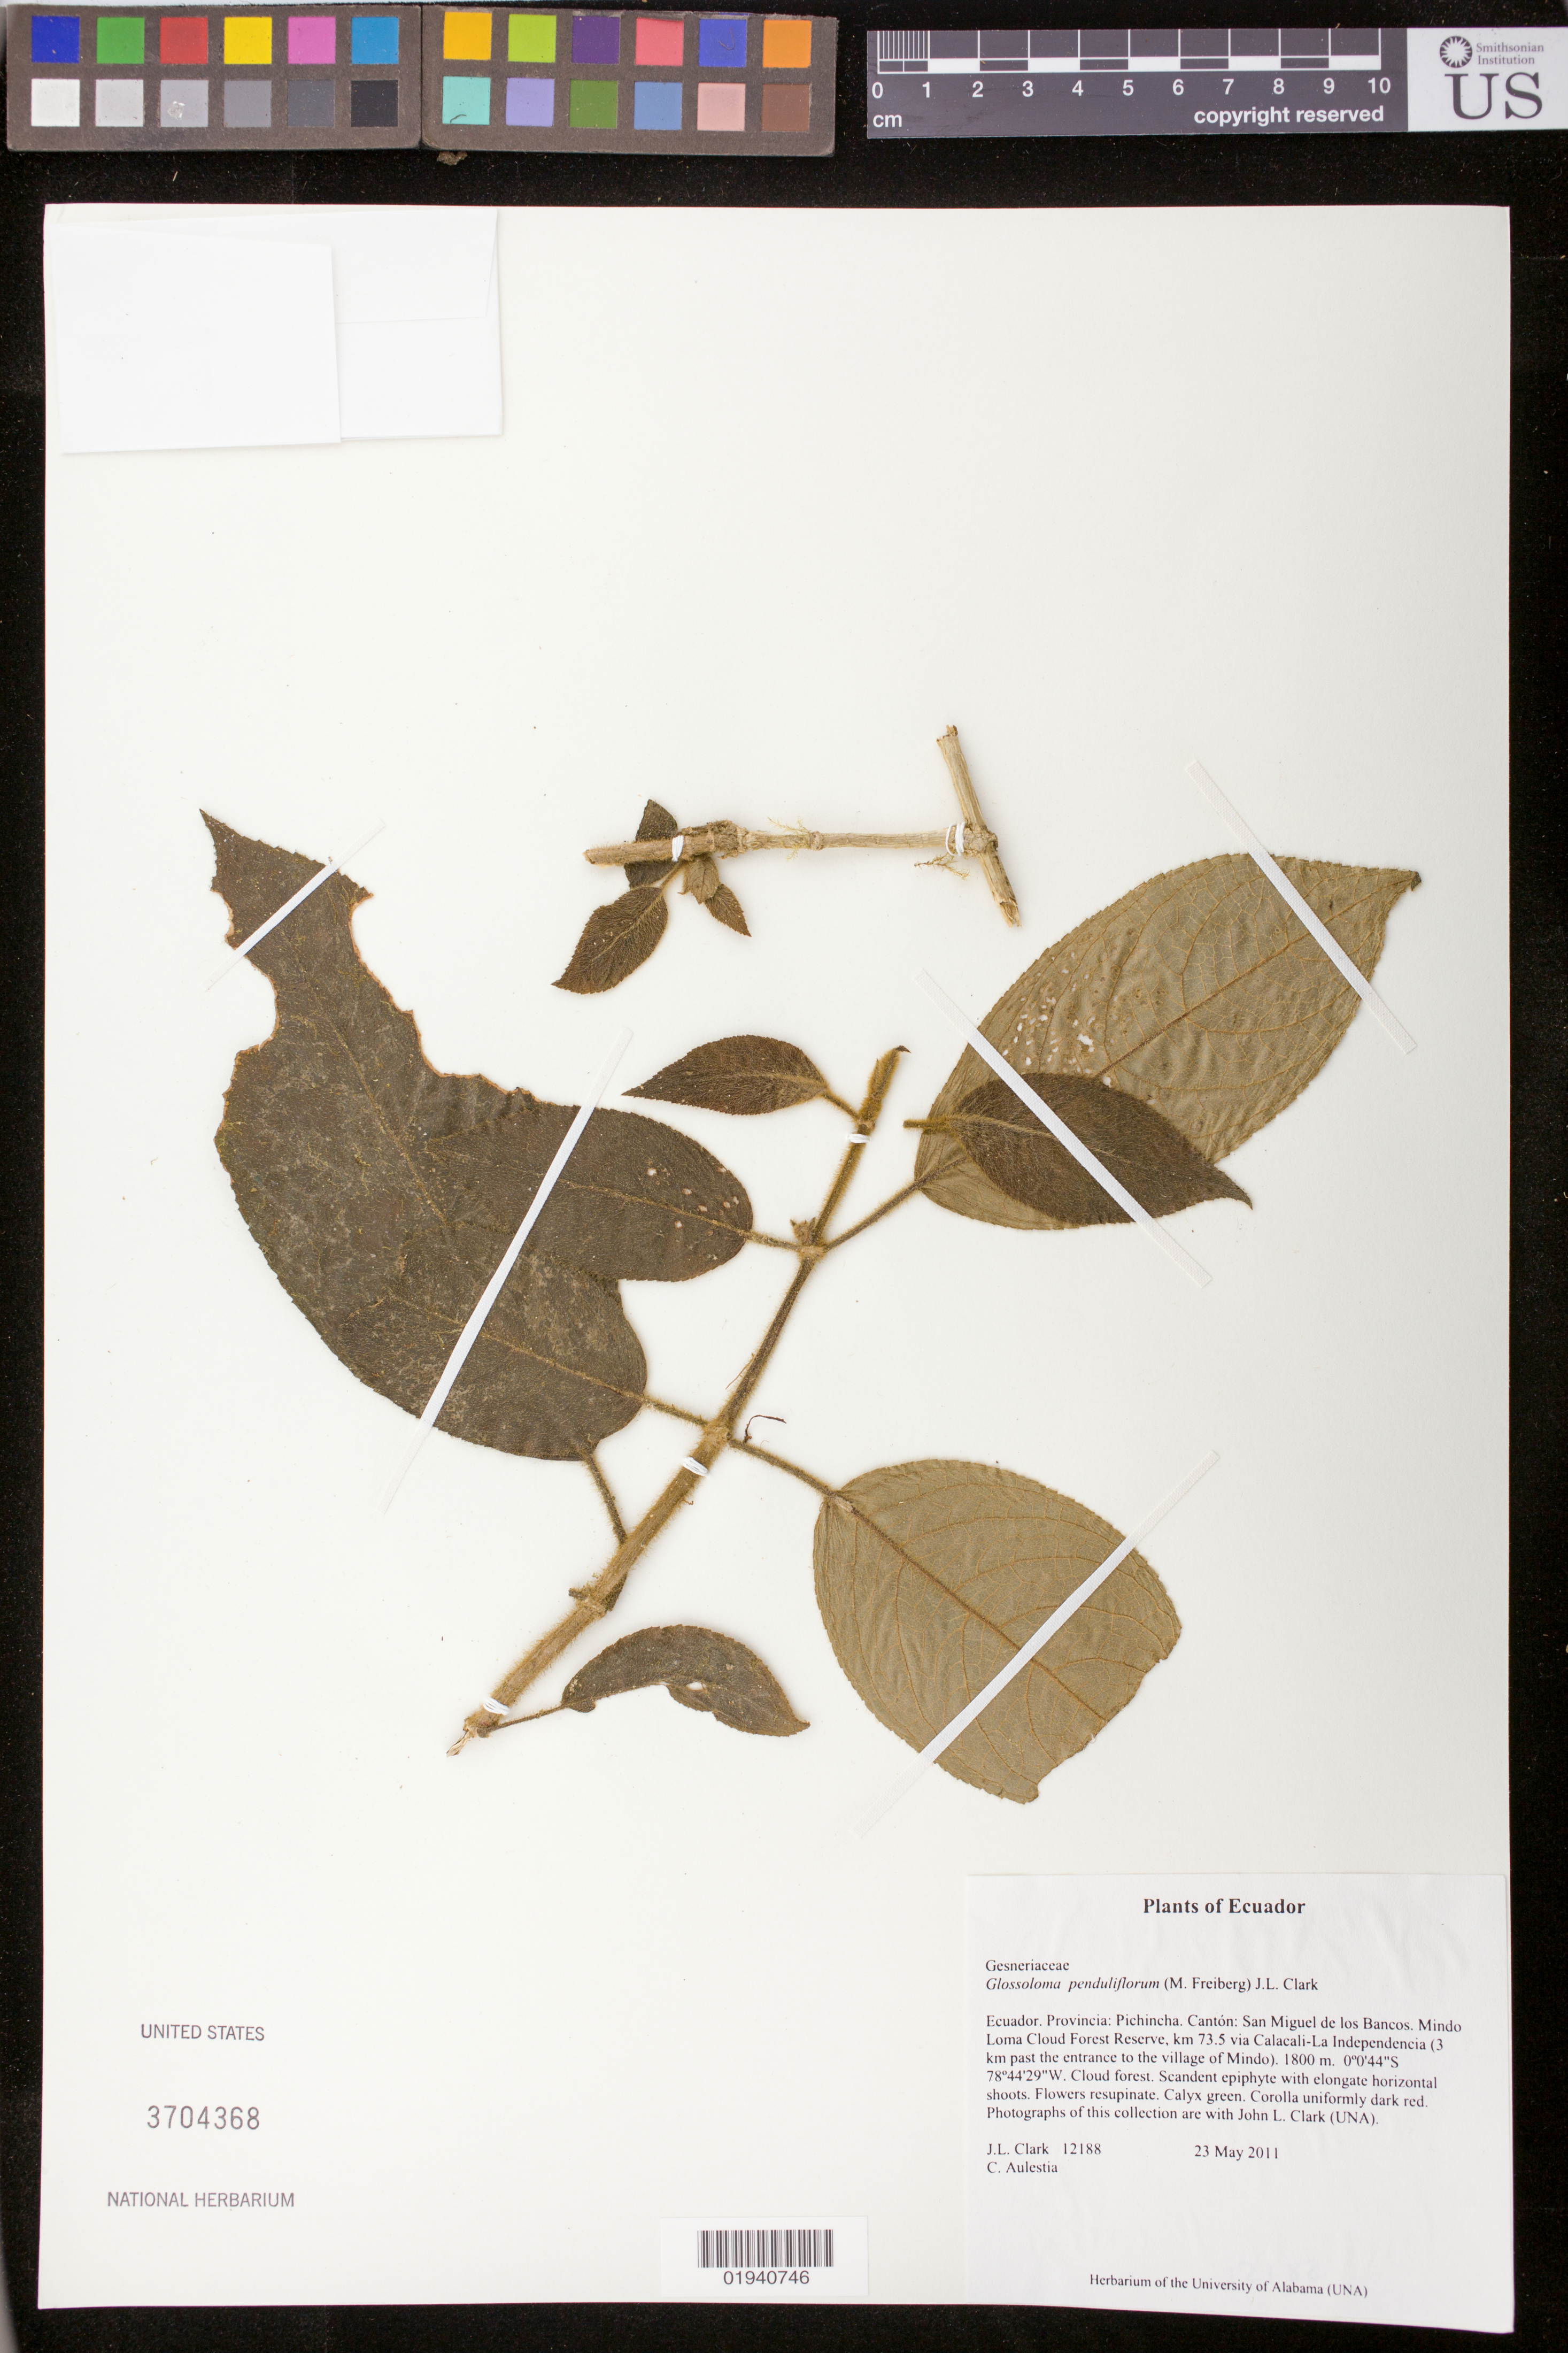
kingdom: Plantae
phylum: Tracheophyta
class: Magnoliopsida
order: Lamiales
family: Gesneriaceae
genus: Glossoloma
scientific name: Glossoloma penduliflorum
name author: (M. Freiberg) J.L. Clark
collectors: J. L. Clark & C. Aulestia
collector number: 12188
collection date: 2011-05-23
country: Ecuador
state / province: Pichincha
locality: Canton: San Miguel de los Bancos. Mindo Loma Cloud Forest Reserve, km 73.5 via Calacali-La Independencia (3 km past the entrance to the village of Mindo).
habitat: Cloud forest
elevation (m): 1800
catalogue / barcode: US 3704368